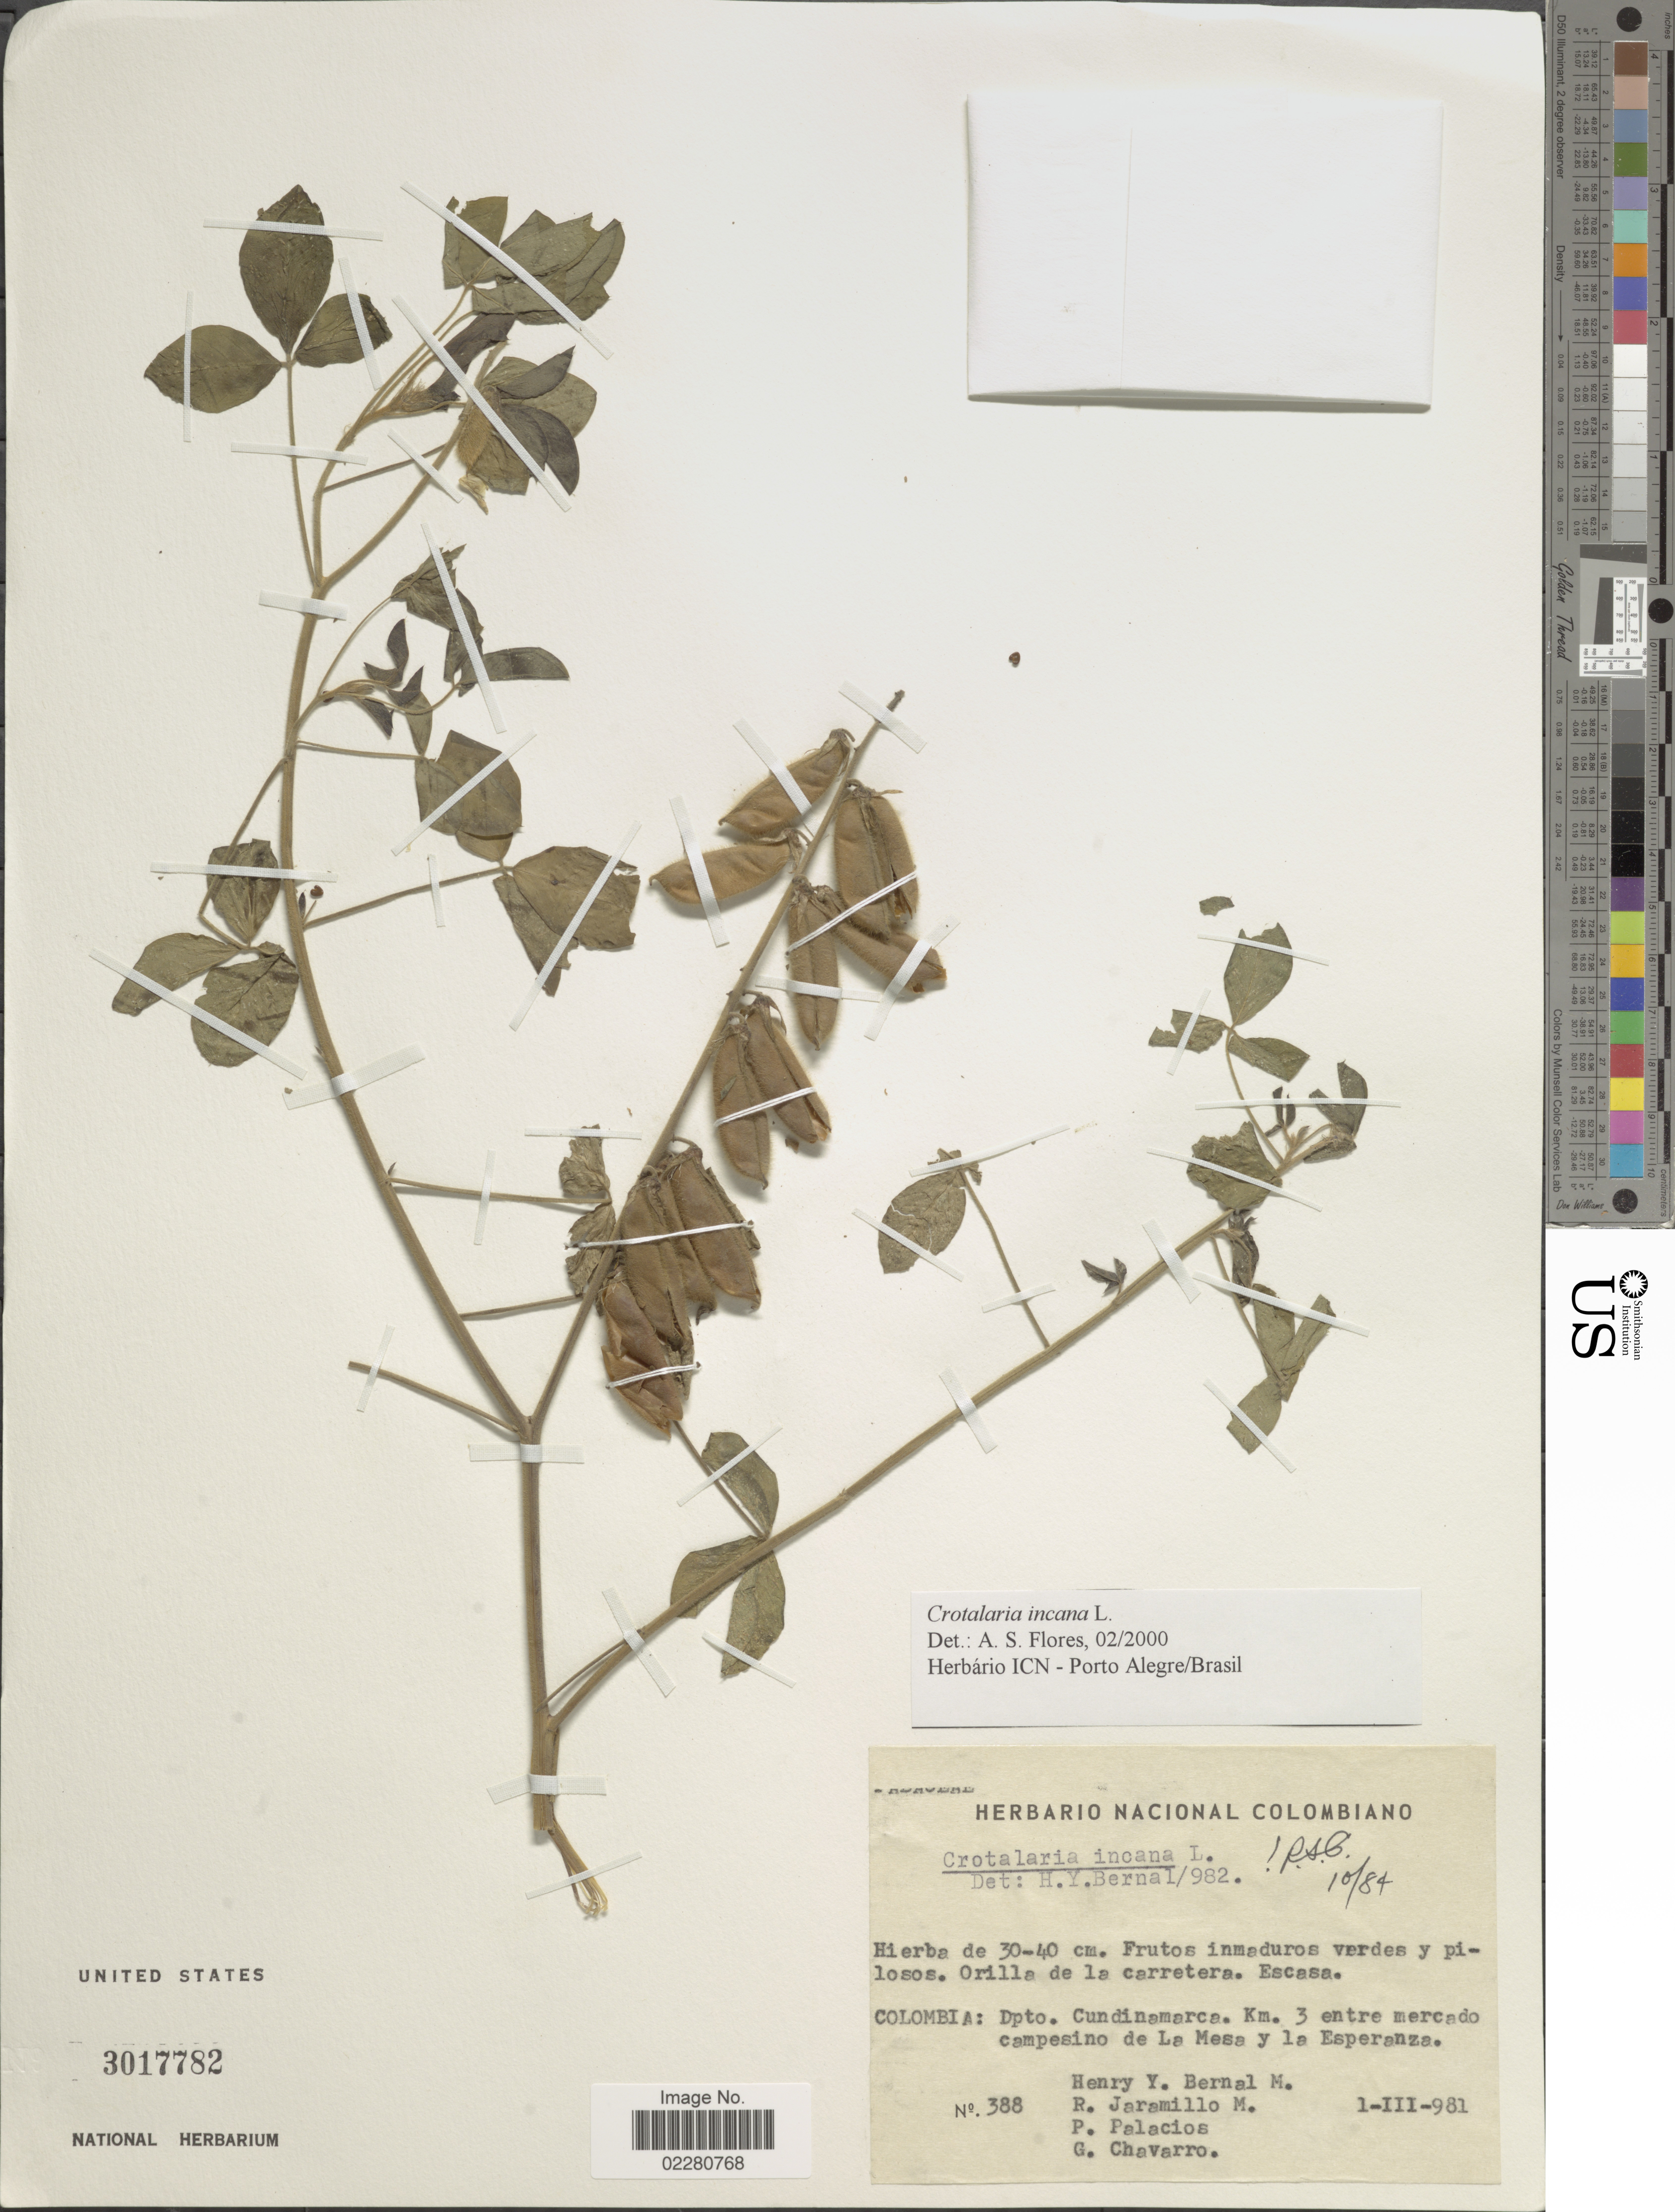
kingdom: Plantae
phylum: Tracheophyta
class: Magnoliopsida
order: Fabales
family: Fabaceae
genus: Crotalaria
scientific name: Crotalaria incana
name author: L.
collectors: H. Y. Bernal, R. Jaramillo M., P. Palacios & G. Chavarro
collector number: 388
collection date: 1981-03-01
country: Colombia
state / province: Cundinamarca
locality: Colombia: Dpto. Cundinamarca. Km. 3 entre mercado campesino de La Mesa y la Esperanza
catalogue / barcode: US 3017782